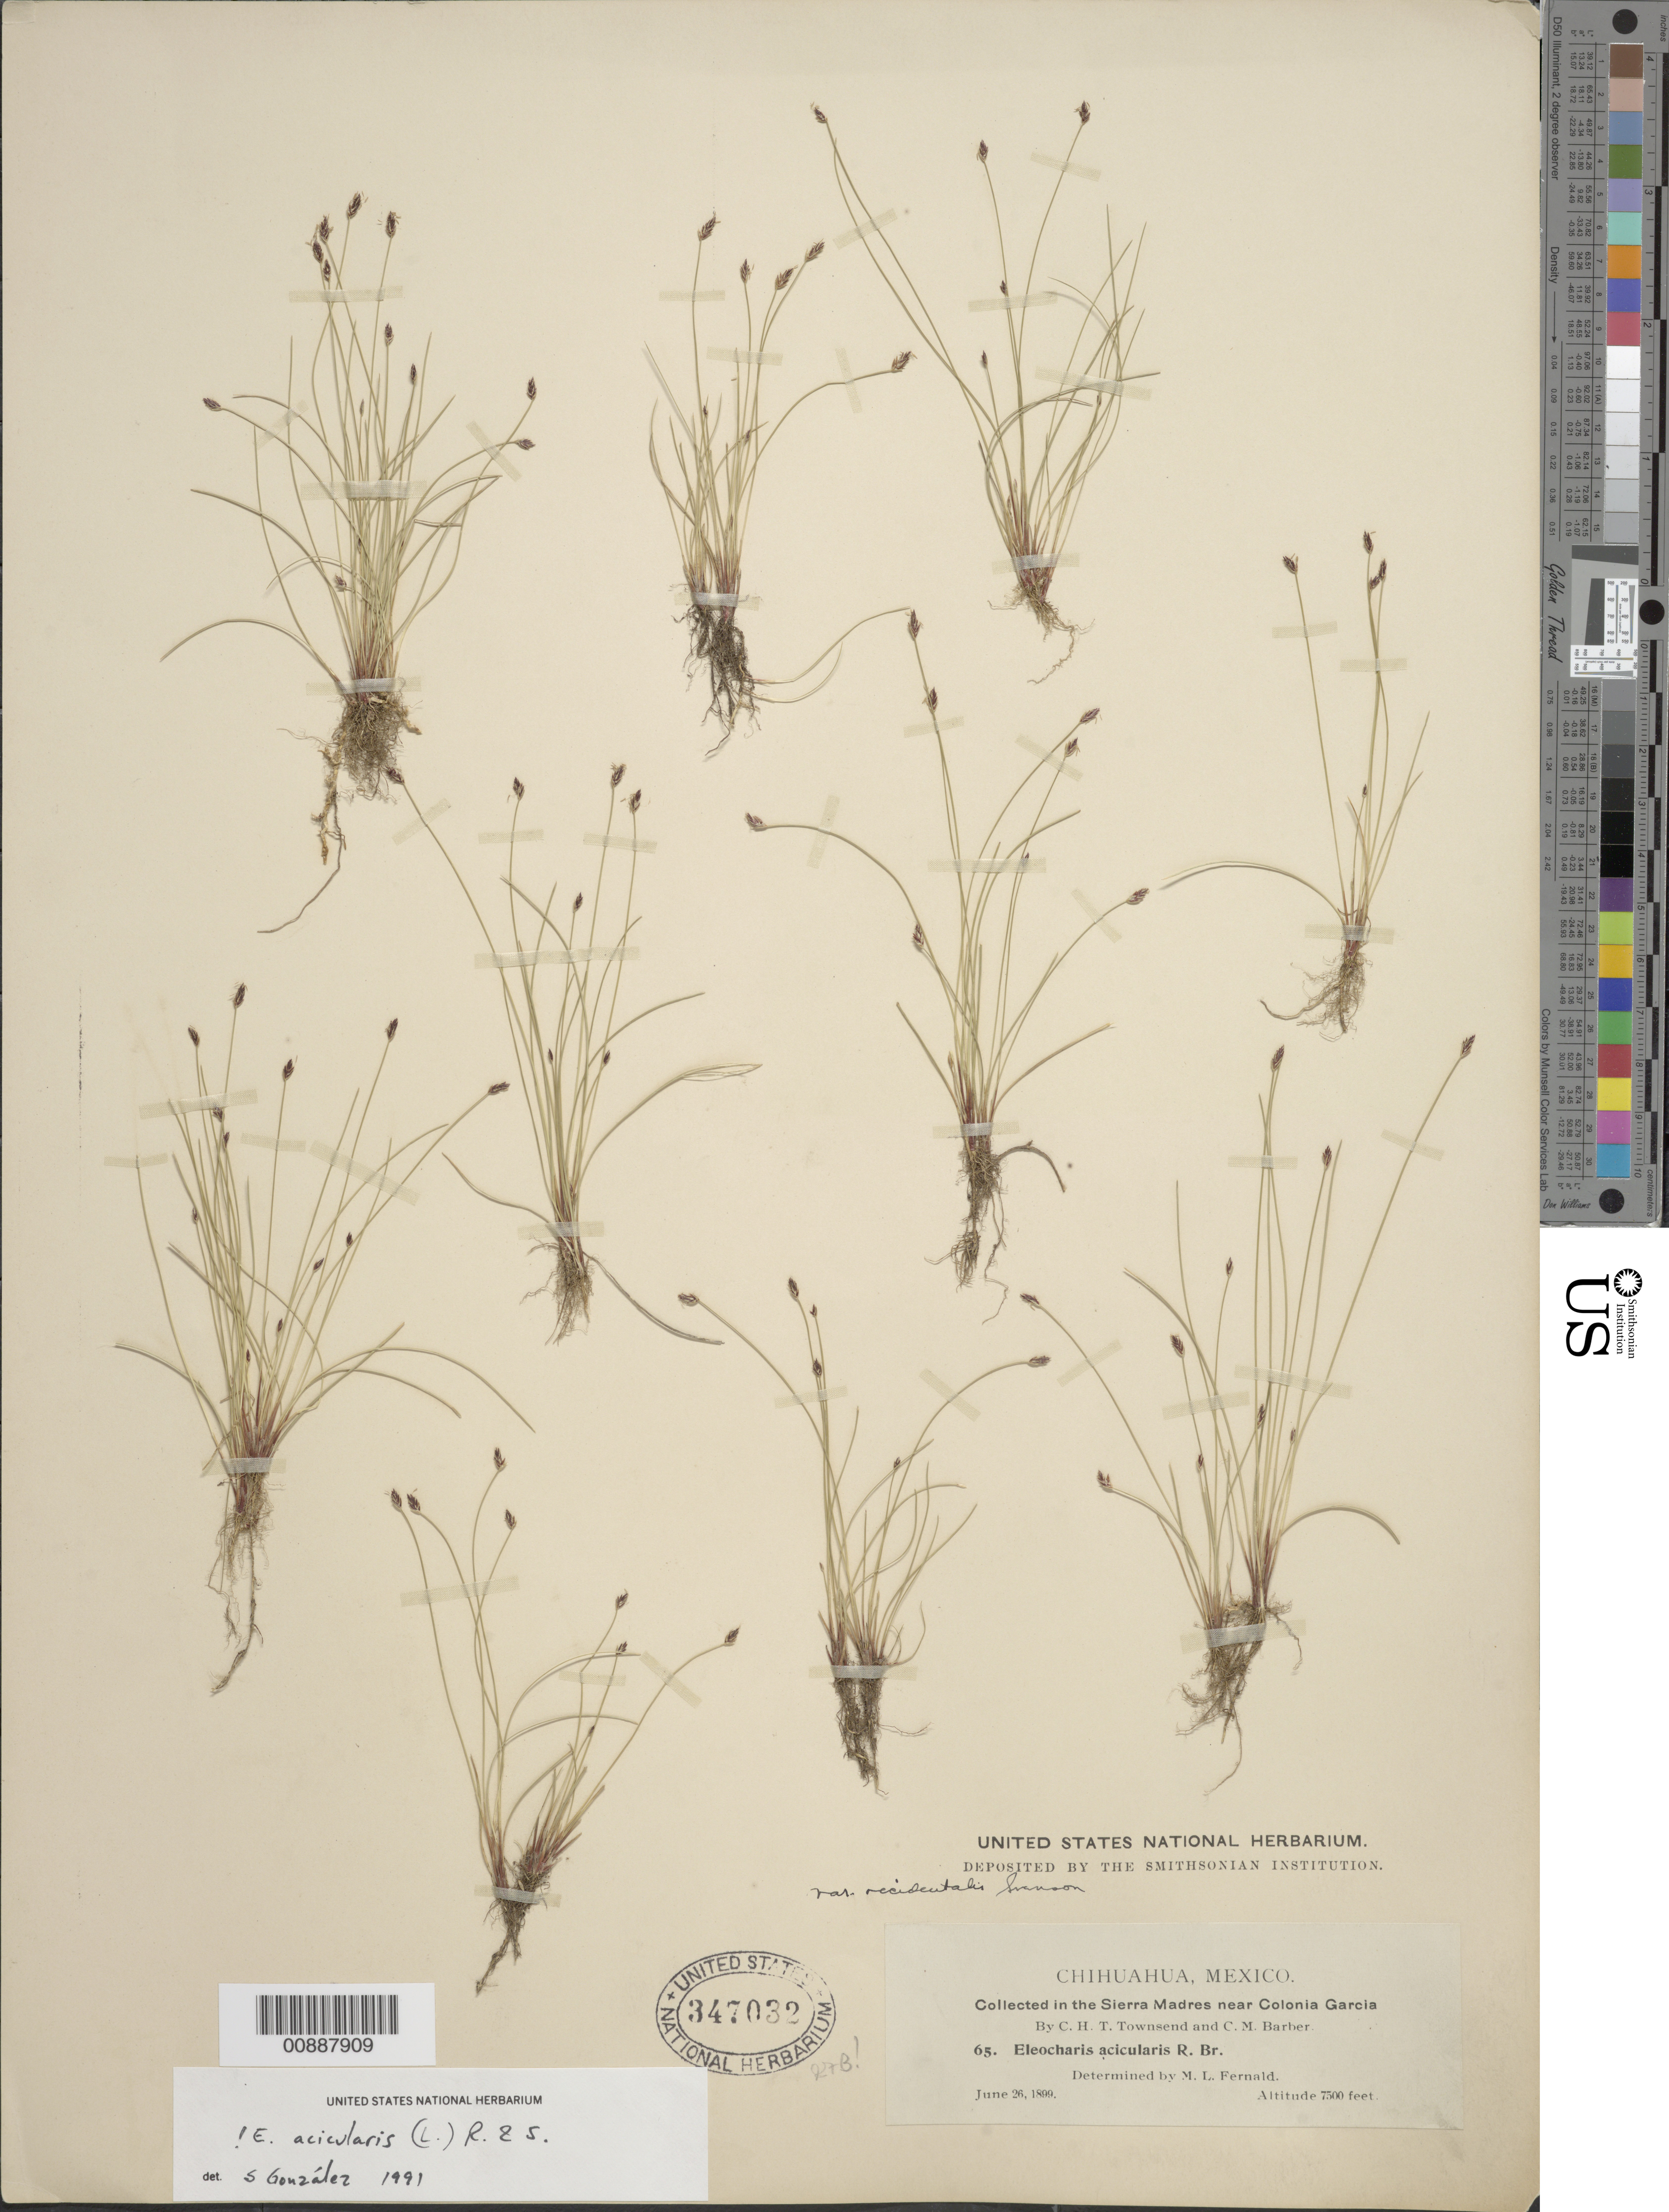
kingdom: Plantae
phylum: Tracheophyta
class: Liliopsida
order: Poales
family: Cyperaceae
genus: Eleocharis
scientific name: Eleocharis acicularis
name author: (L.) Roem. & Schult.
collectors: C. H. T. Townsend & C. Barber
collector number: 65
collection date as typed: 26 Jun 1899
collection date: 1899-06-26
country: Mexico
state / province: Chihuahua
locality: Sierra Madre near Colonia García, Chihuahua.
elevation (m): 2286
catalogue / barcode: US 347032